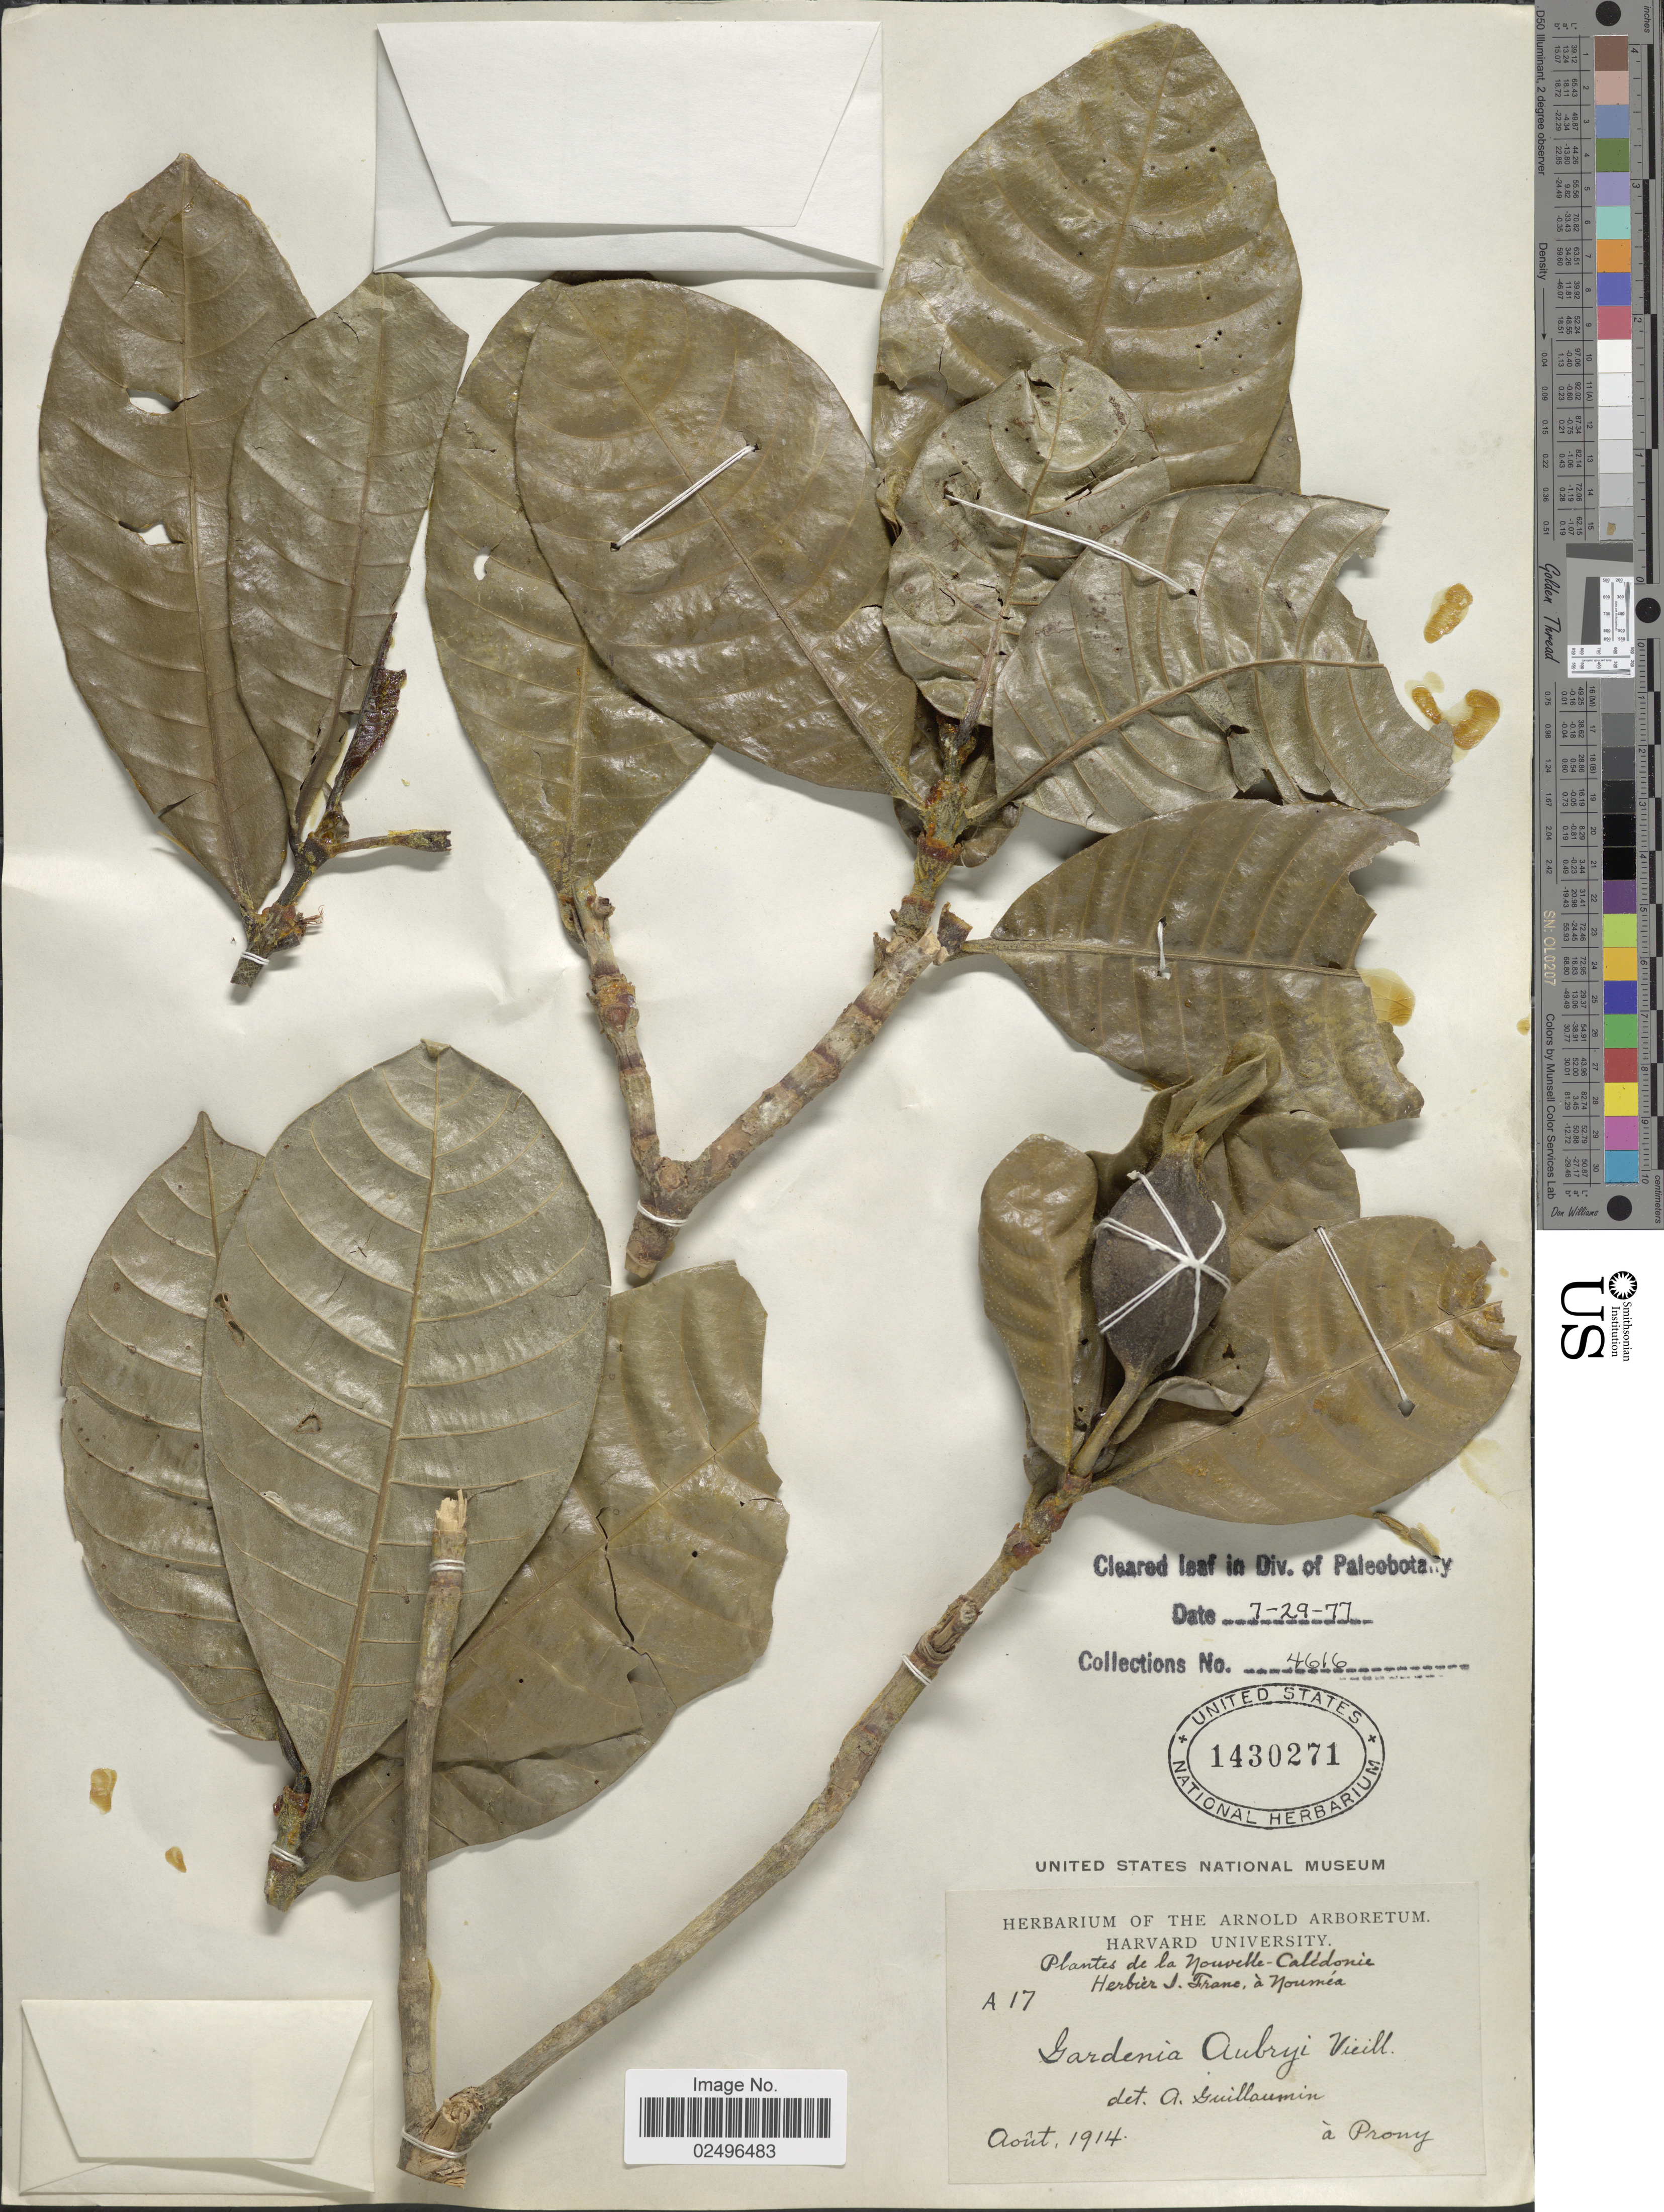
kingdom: Plantae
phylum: Tracheophyta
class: Magnoliopsida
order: Gentianales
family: Rubiaceae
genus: Gardenia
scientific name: Gardenia aubryi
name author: Vieill.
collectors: -. Prony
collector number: A 17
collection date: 1914-08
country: New Caledonia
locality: De la Nouvelle-Caldonie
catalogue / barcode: US 1430271